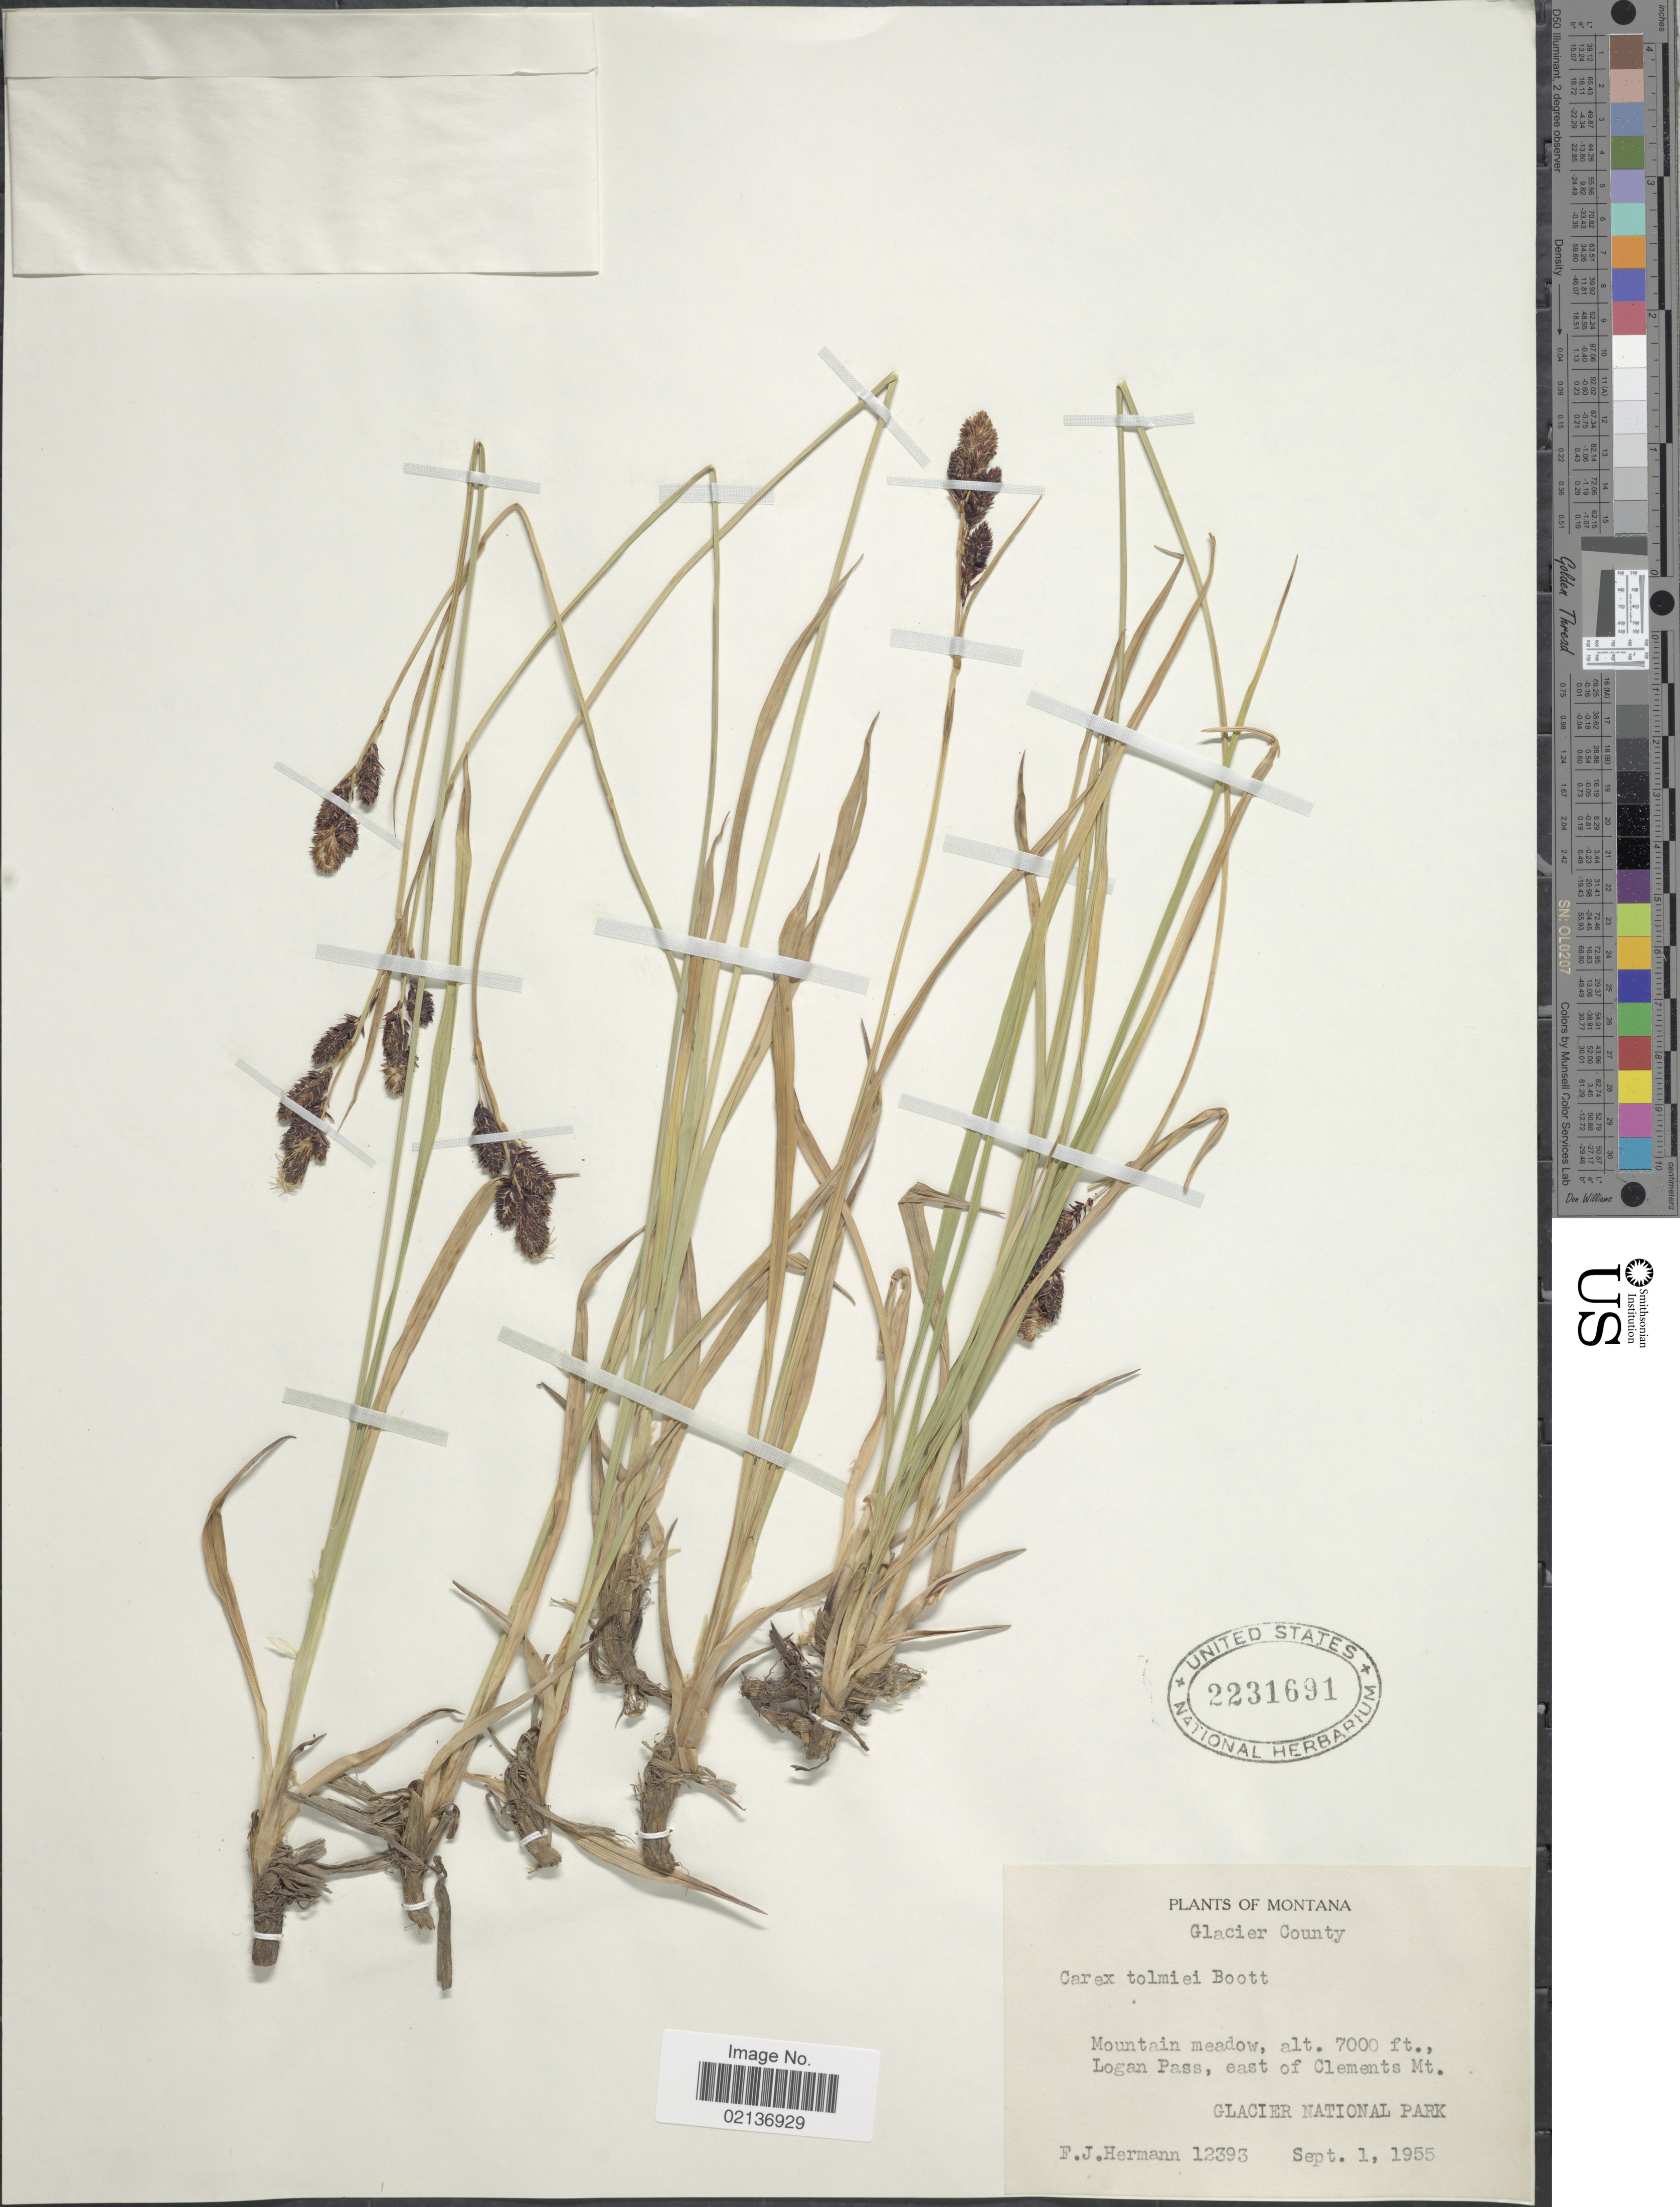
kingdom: Plantae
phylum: Tracheophyta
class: Liliopsida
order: Poales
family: Cyperaceae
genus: Carex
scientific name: Carex spectabilis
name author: Dewey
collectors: F. J. Hermann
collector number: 12393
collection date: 1955-09-01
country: United States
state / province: Montana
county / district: Glacier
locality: Logan Pass, east of Clements Mt, Glacier National Park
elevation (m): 2134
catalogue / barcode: US 2231691